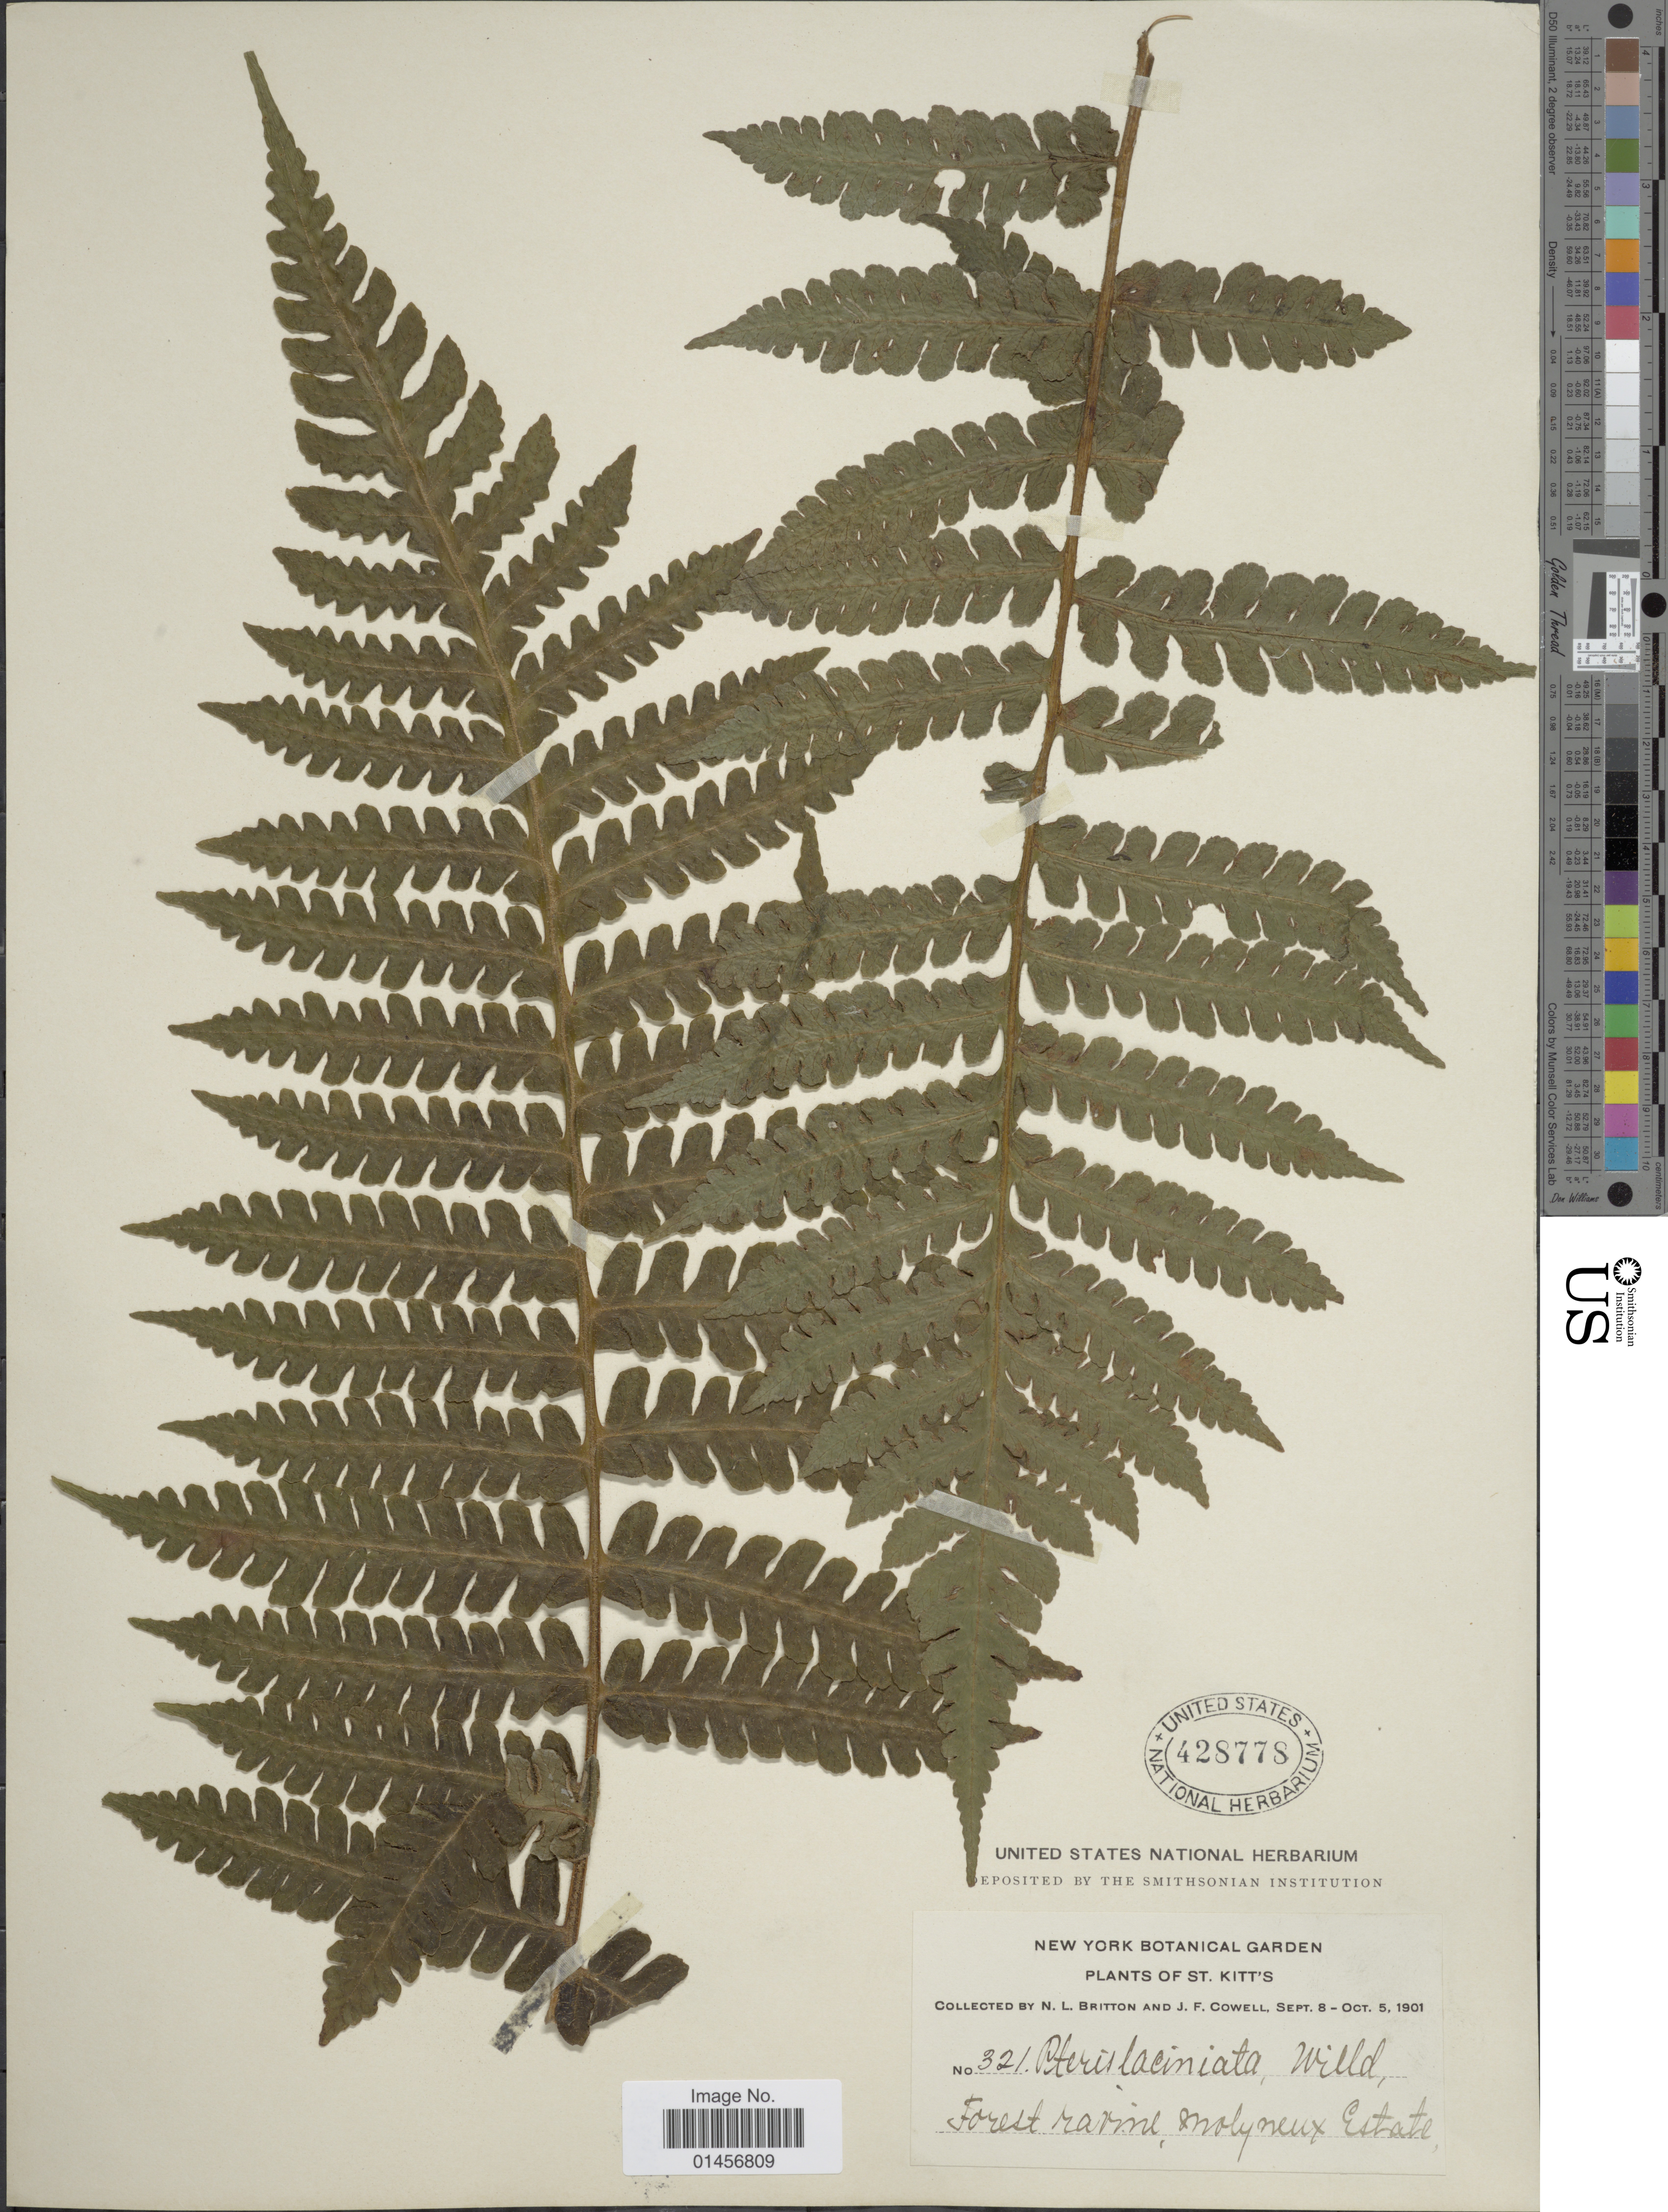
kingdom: Plantae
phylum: Tracheophyta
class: Polypodiopsida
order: Polypodiales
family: Lonchitidaceae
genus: Lonchitis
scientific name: Lonchitis hirsuta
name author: L.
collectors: N. Britton & J. F. Cowell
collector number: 321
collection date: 1901-09-08/1901-10-05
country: St. Christopher-Nevis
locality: St. Kitt's, Forest ravine, smoly neux estate. [interpreted]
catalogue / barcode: US 428778